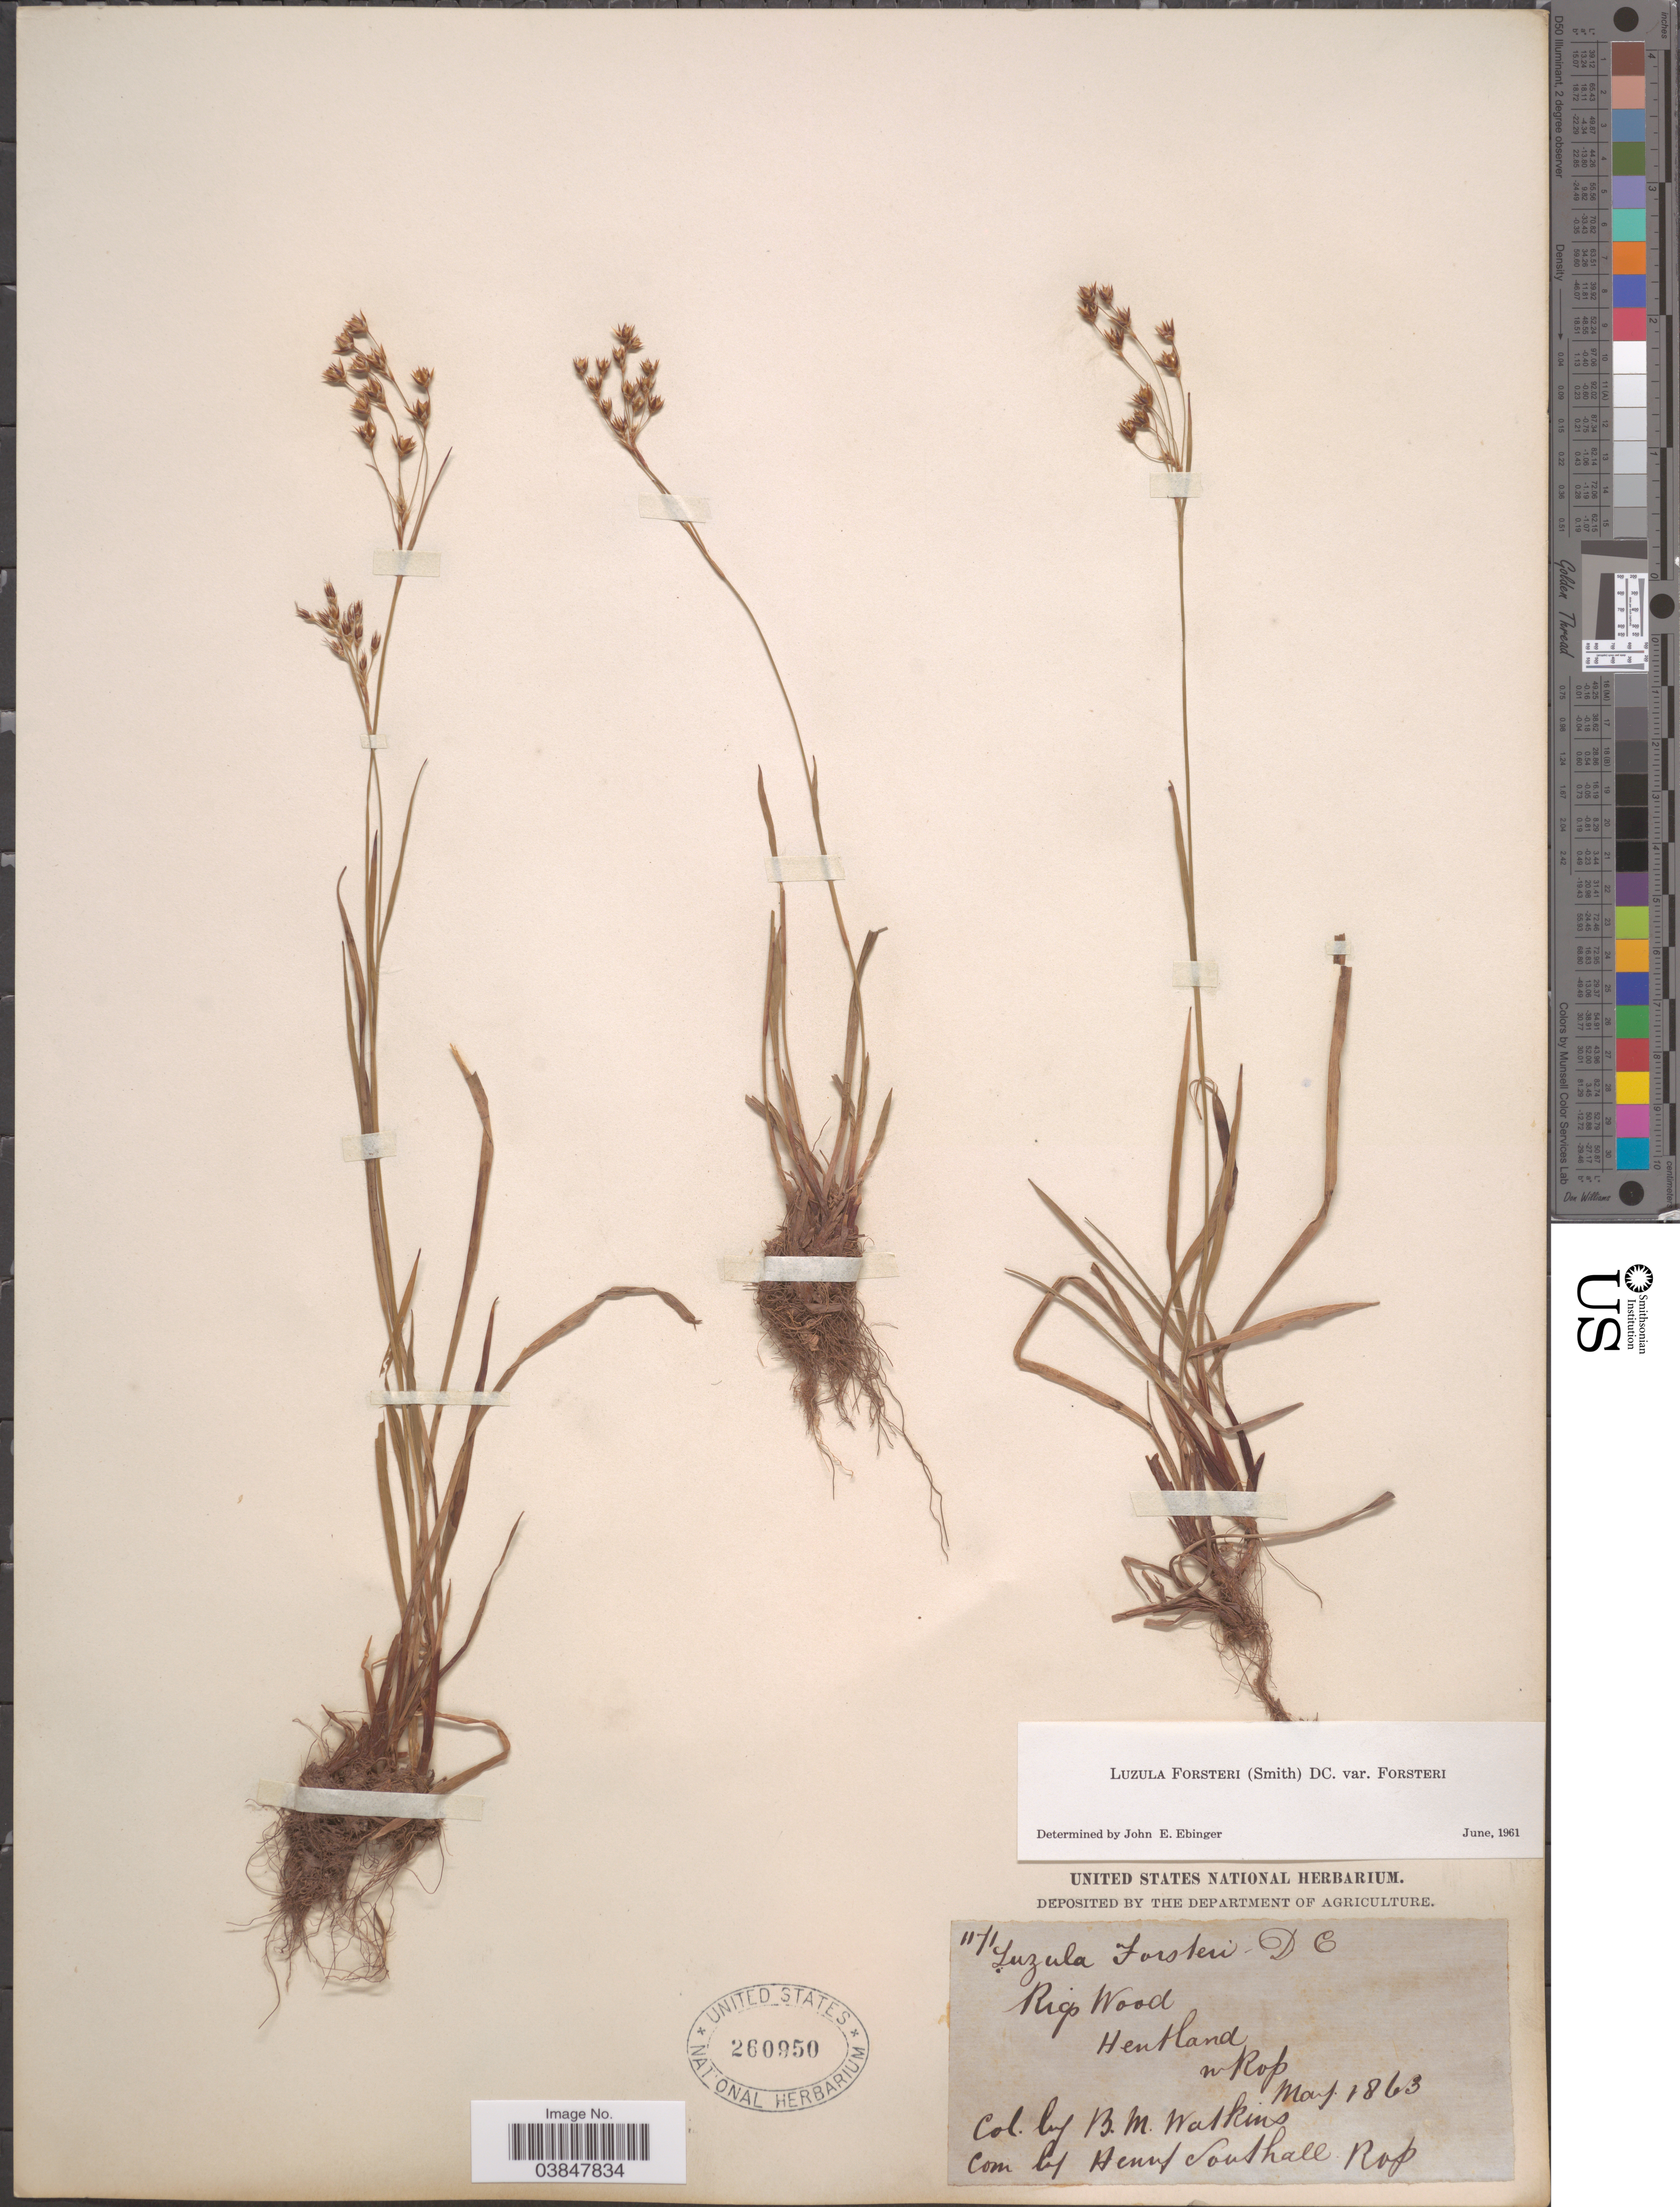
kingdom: Plantae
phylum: Tracheophyta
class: Liliopsida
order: Poales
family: Juncaceae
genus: Luzula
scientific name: Luzula forsteri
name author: (Sm.) DC.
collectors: B. Watkins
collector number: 1171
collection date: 1863-05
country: United Kingdom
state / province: England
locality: Hentland nr Ross.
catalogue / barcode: US 260950